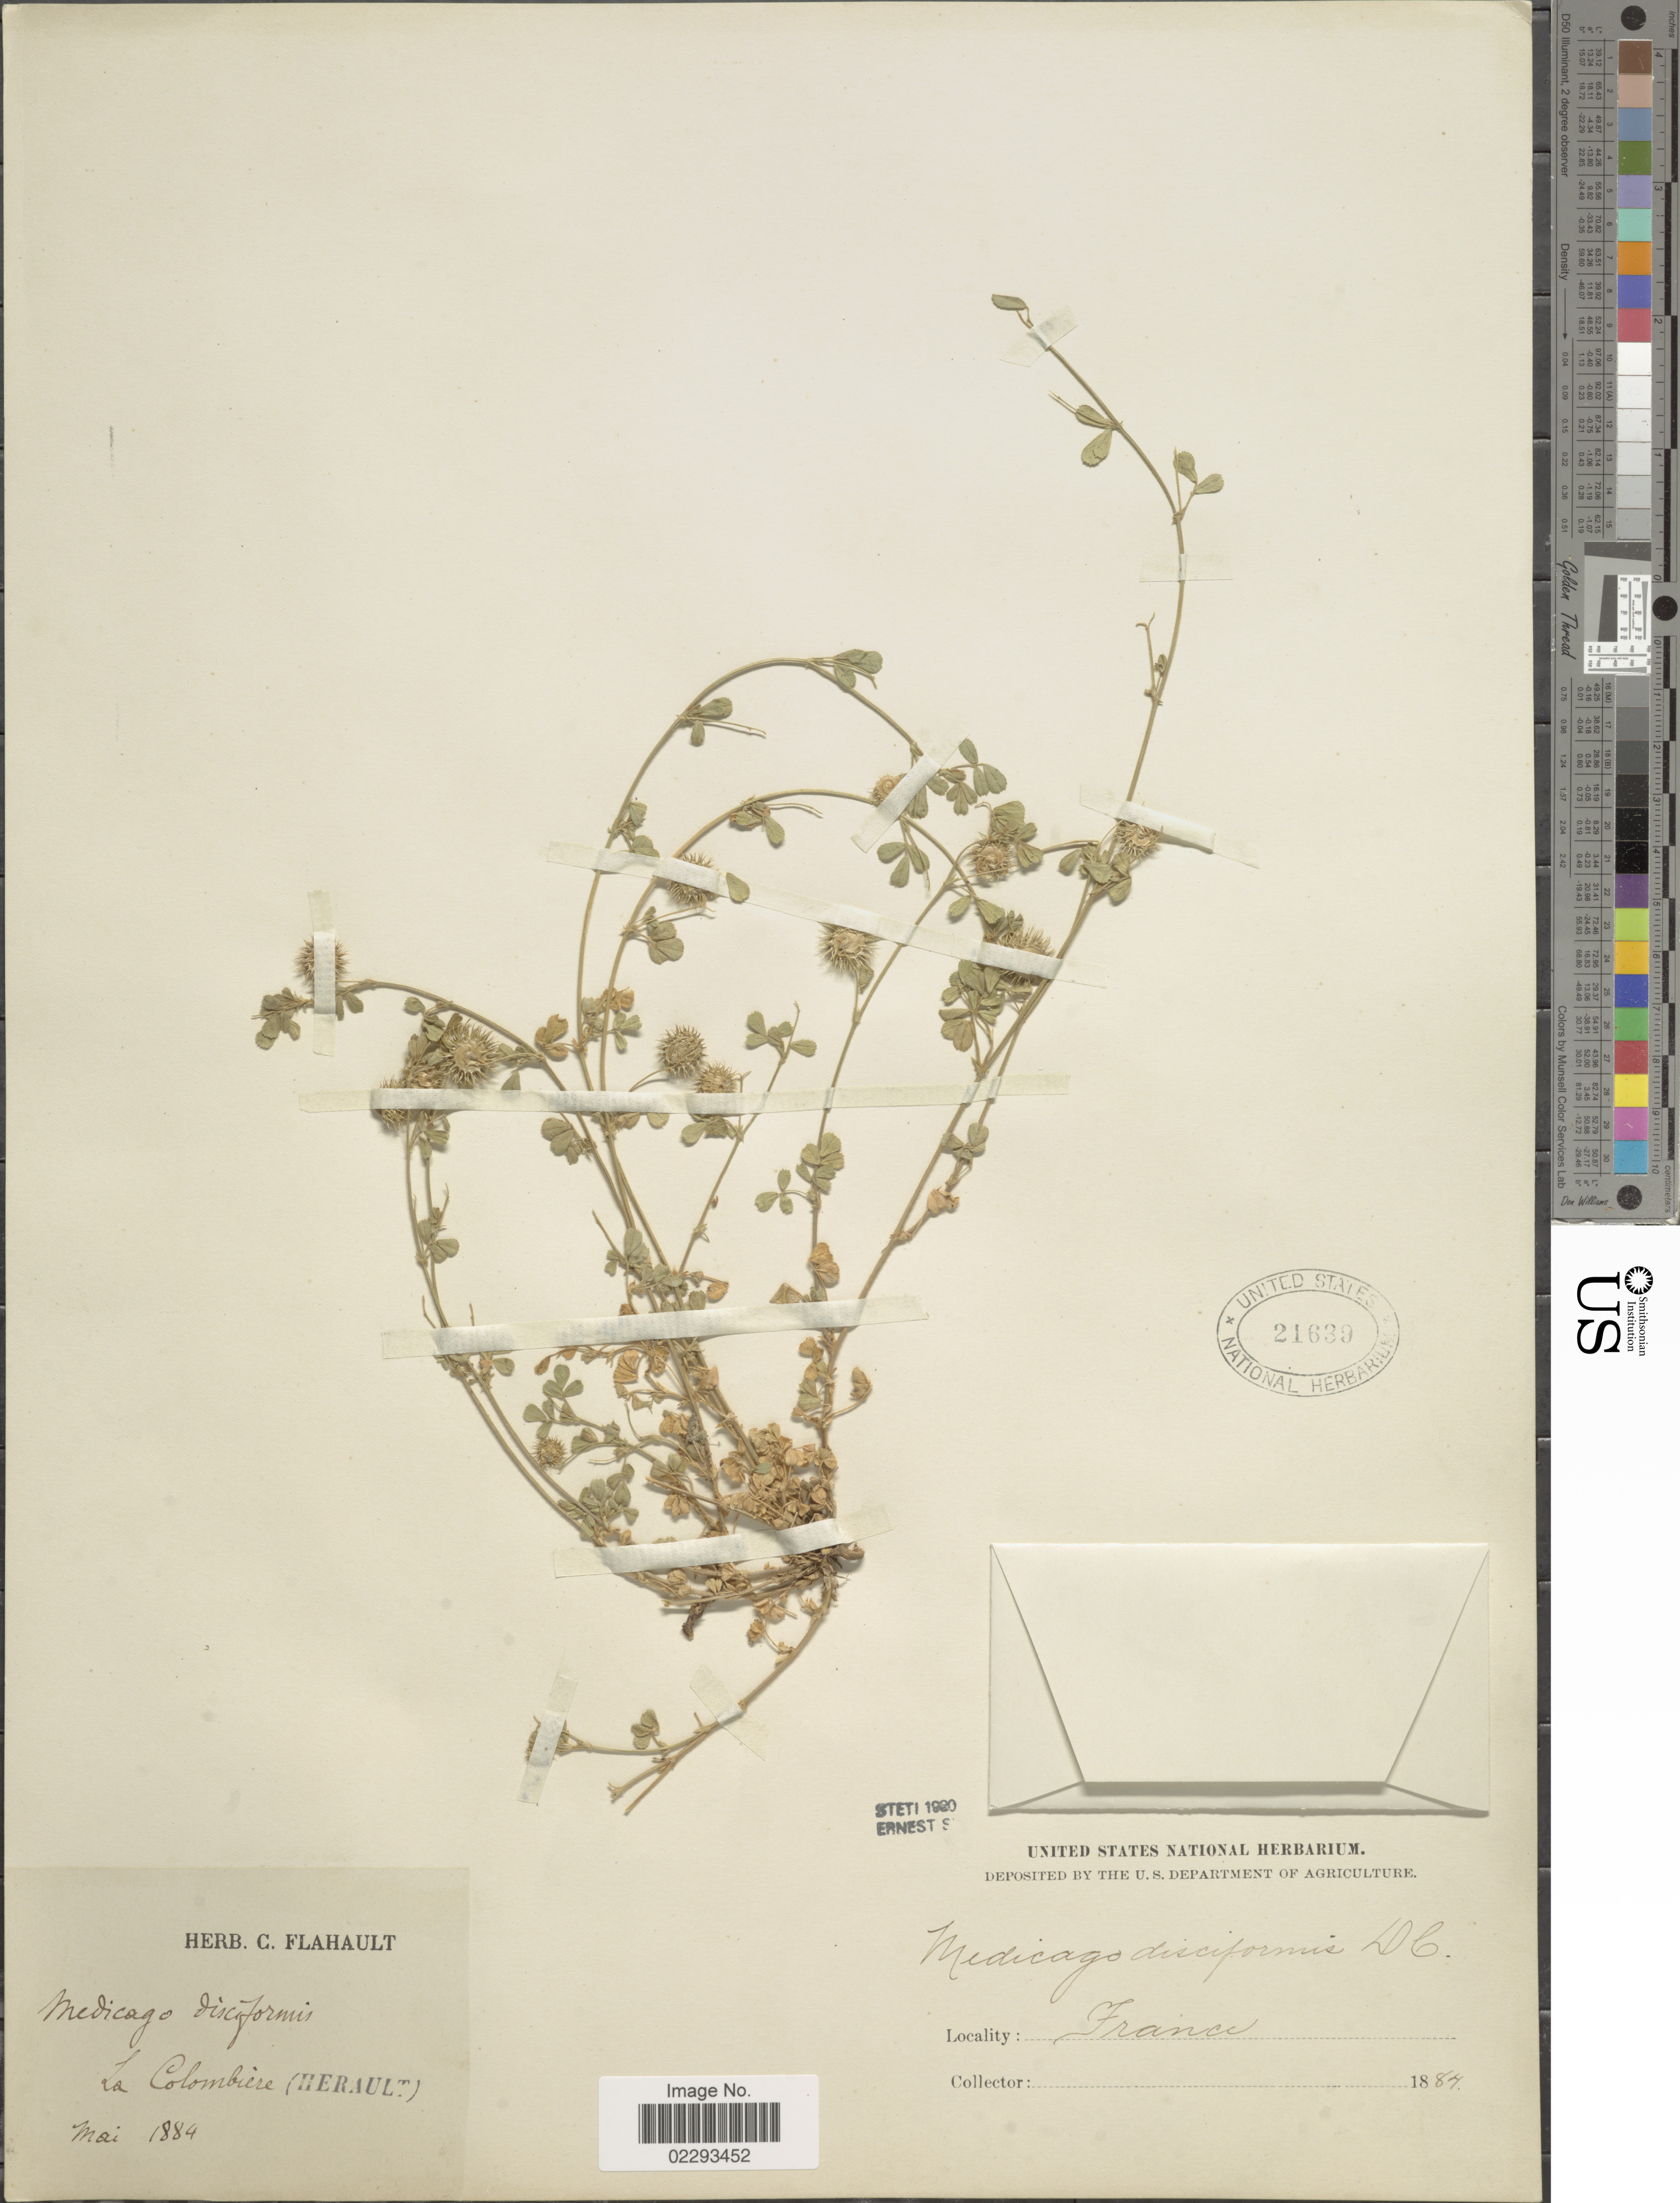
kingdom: Plantae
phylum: Tracheophyta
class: Magnoliopsida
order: Fabales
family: Fabaceae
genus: Medicago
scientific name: Medicago disciformis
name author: DC.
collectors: ex herb. C. Flahault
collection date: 1884-05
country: France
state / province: Occitanie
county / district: Hérault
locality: La Colombiere (Herault)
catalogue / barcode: US 21639